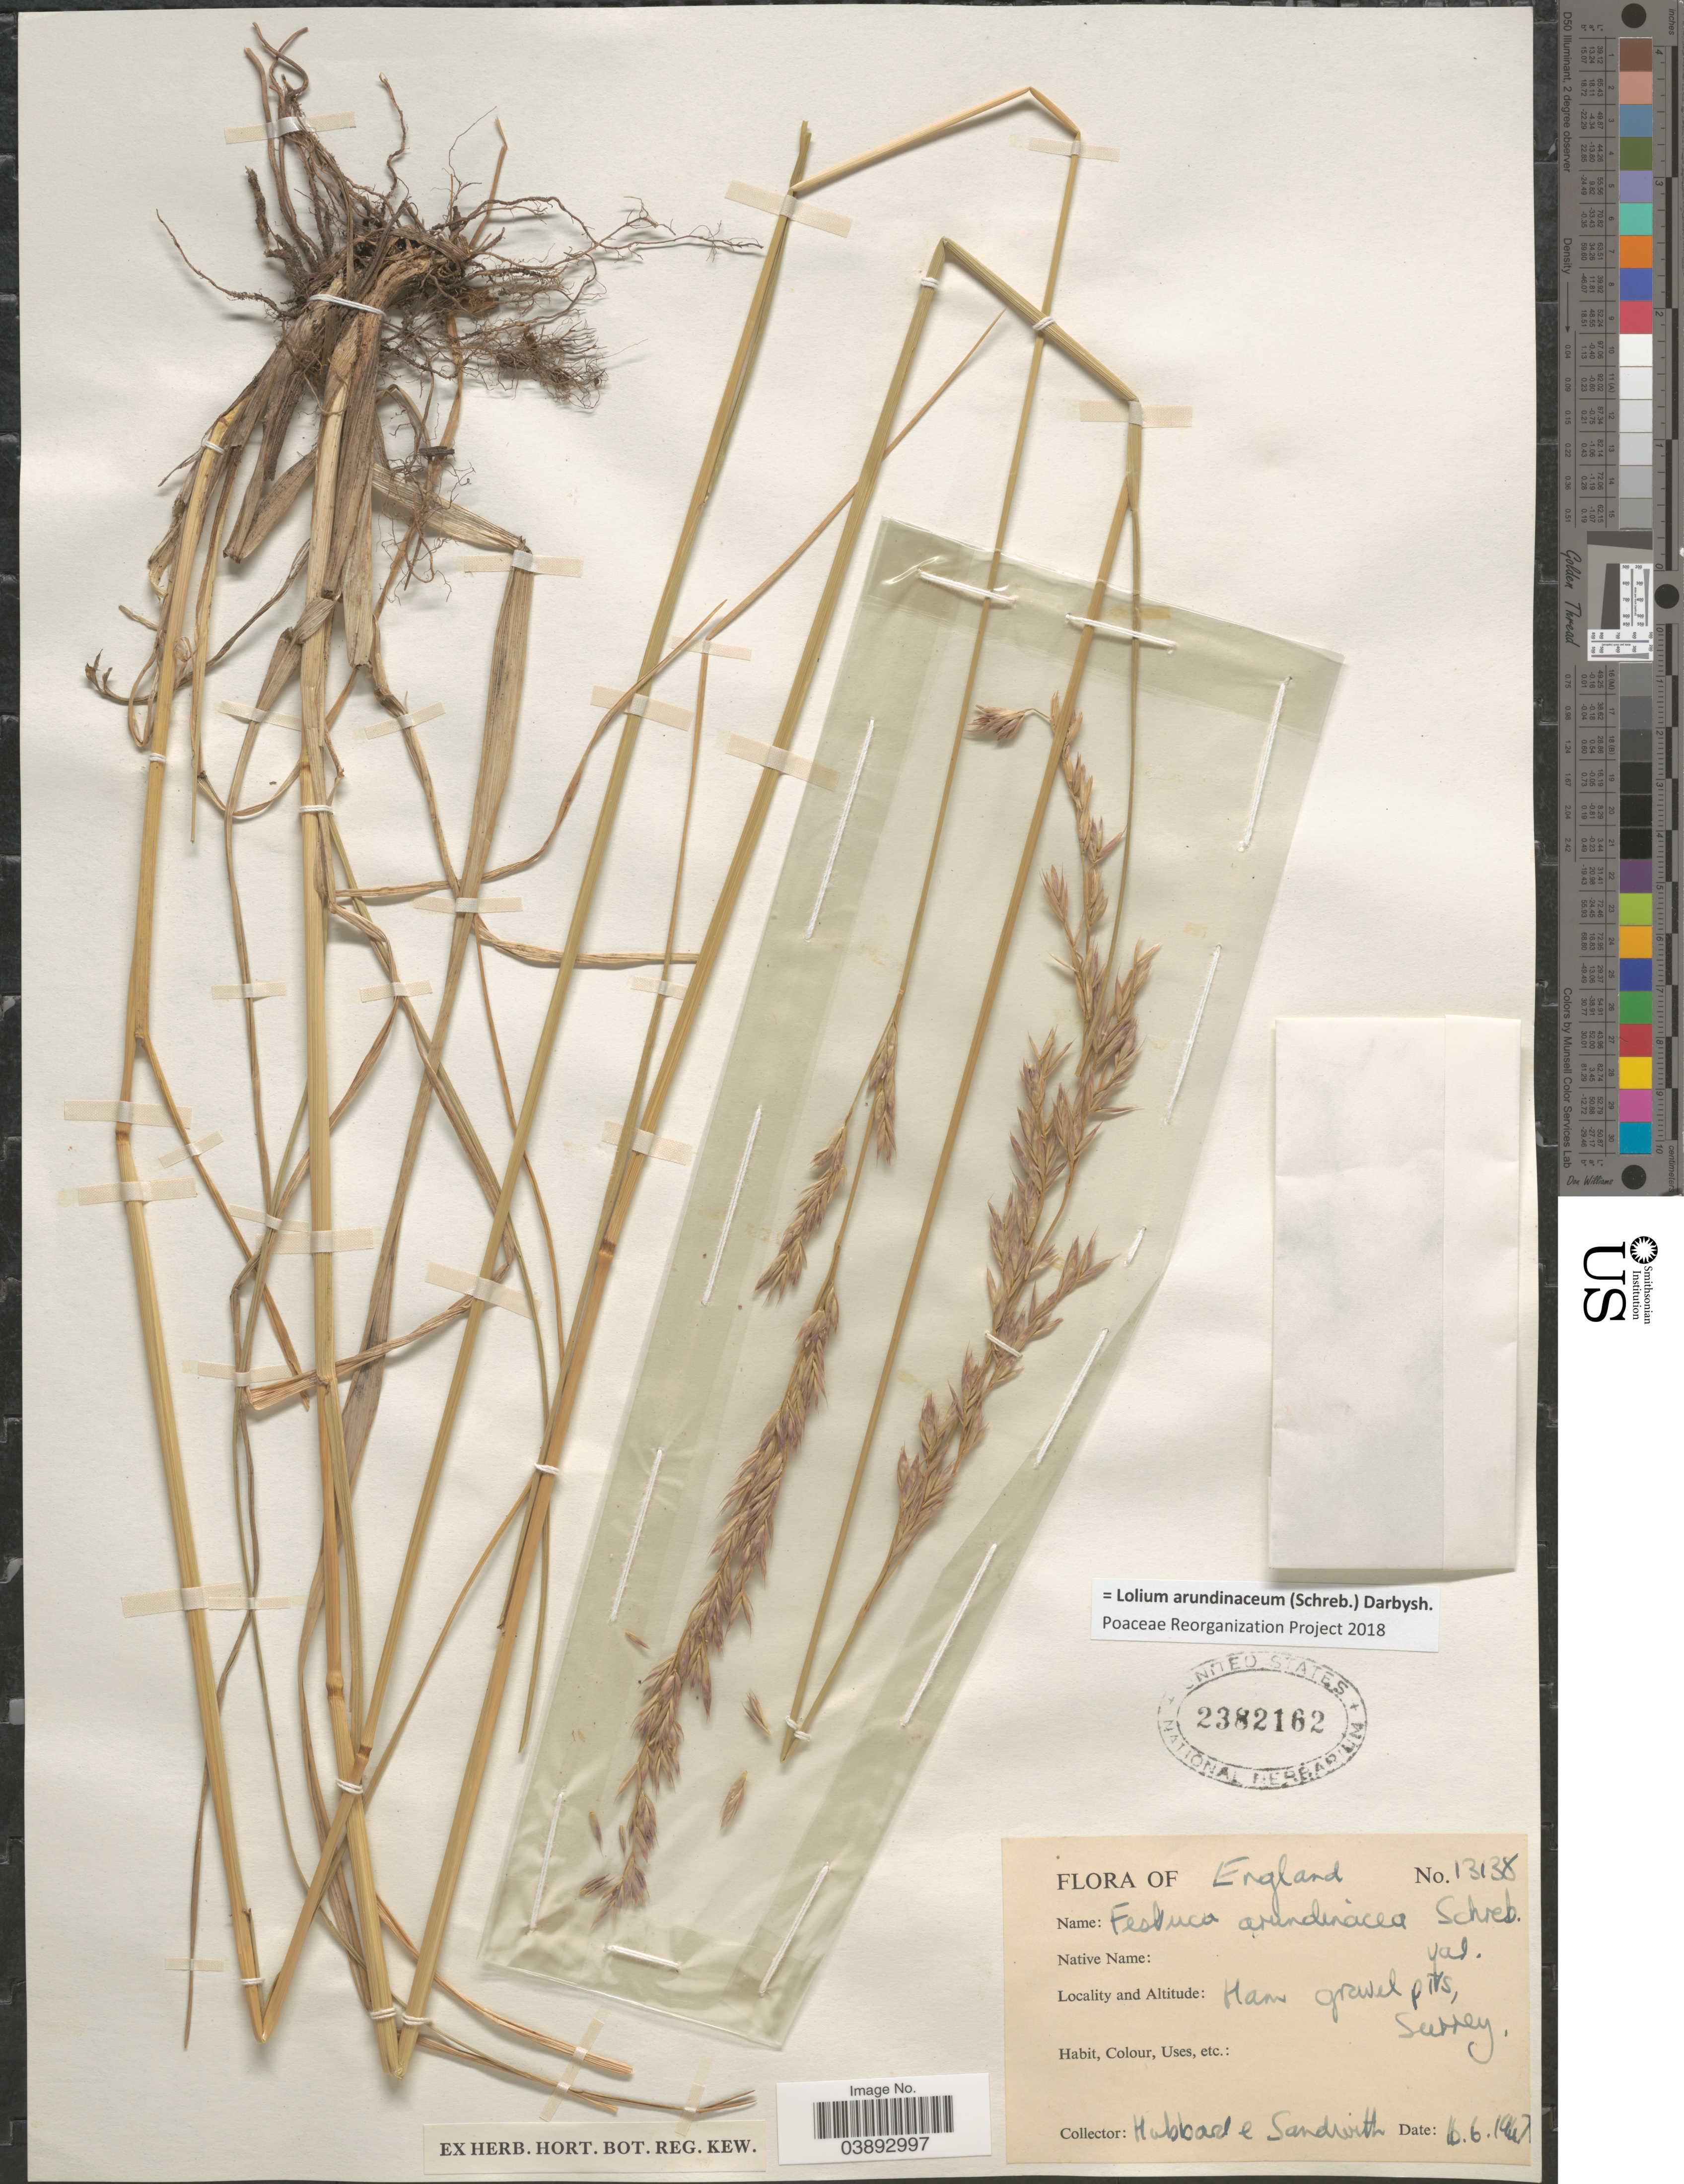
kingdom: Plantae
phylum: Tracheophyta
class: Liliopsida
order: Poales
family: Poaceae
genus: Lolium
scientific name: Lolium arundinaceum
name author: (Schreb.) Darbysh.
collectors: Hubbard, -- & Sandwith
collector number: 13138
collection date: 1947-06-16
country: United Kingdom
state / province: England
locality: Ham gravel pits, Surrey.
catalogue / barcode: US 2382162